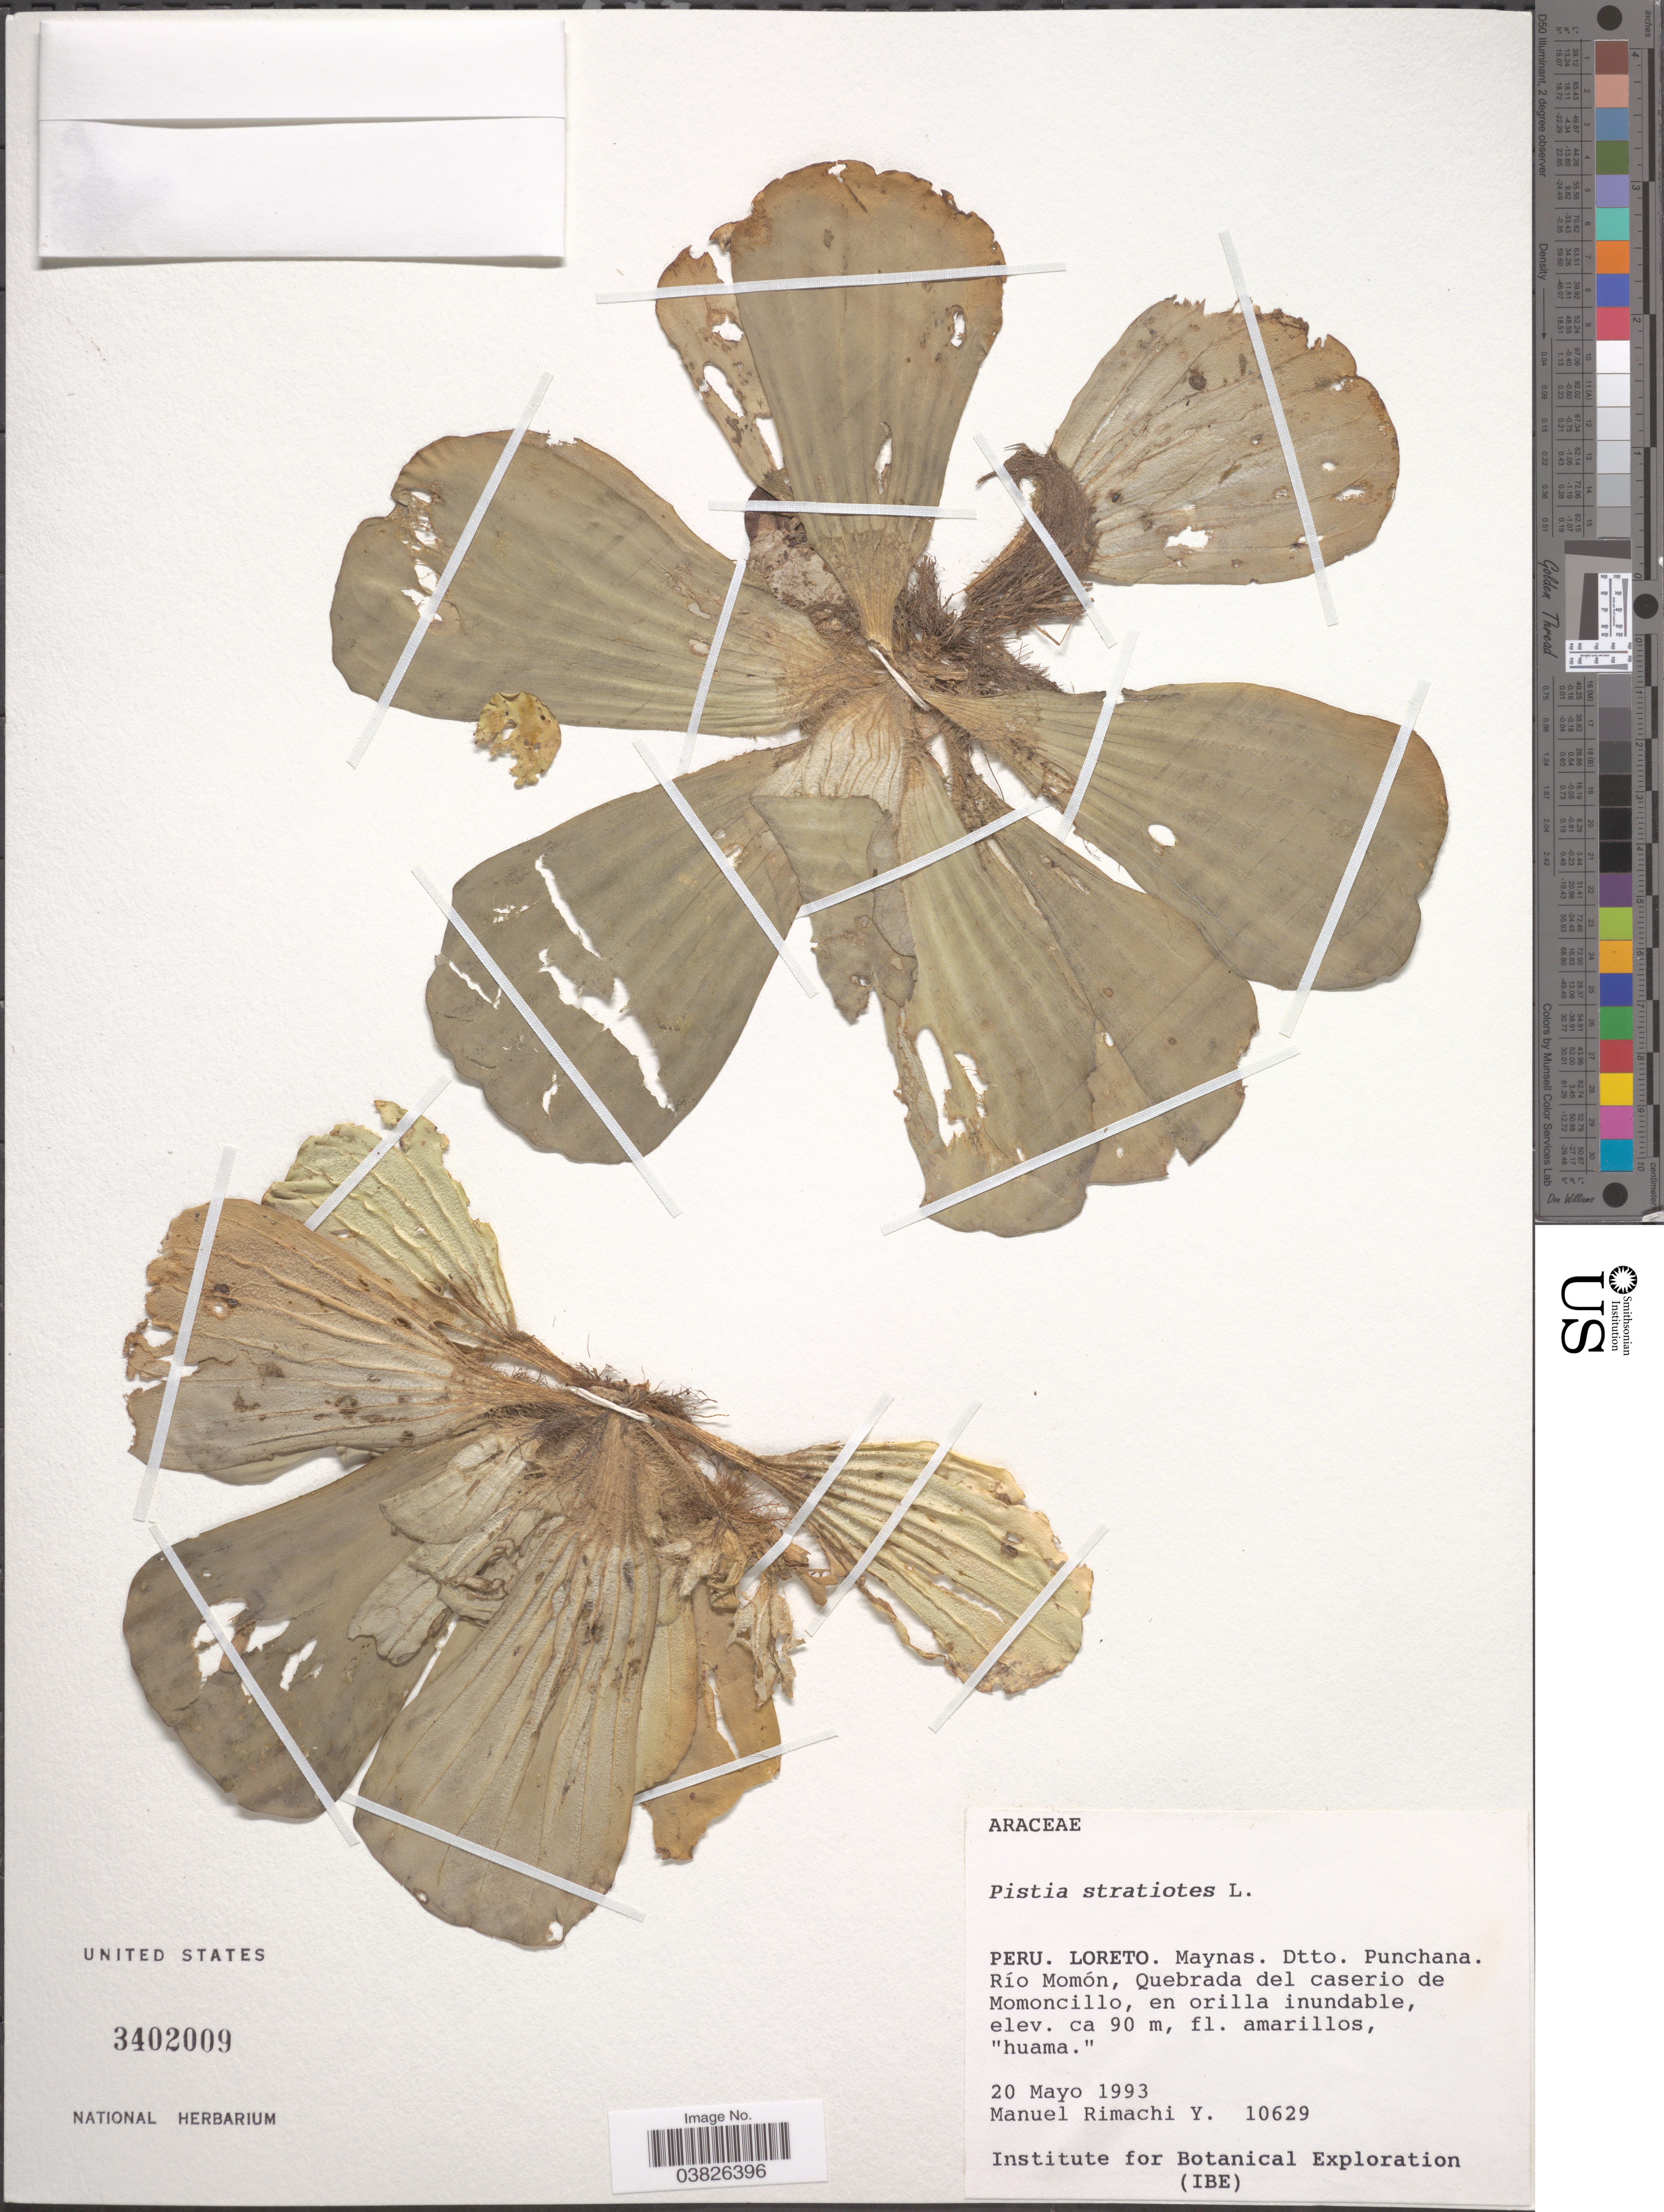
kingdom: Plantae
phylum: Tracheophyta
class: Liliopsida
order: Alismatales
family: Araceae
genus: Pistia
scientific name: Pistia stratiotes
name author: L.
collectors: M. Rimachi Y.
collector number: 10629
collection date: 1993-05-20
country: Peru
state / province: Loreto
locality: Maynas. Dtto. Punchana. Río Momón, Quebrada del caserio de Momoncillo, en orilla inundable.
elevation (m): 90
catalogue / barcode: US 3402009